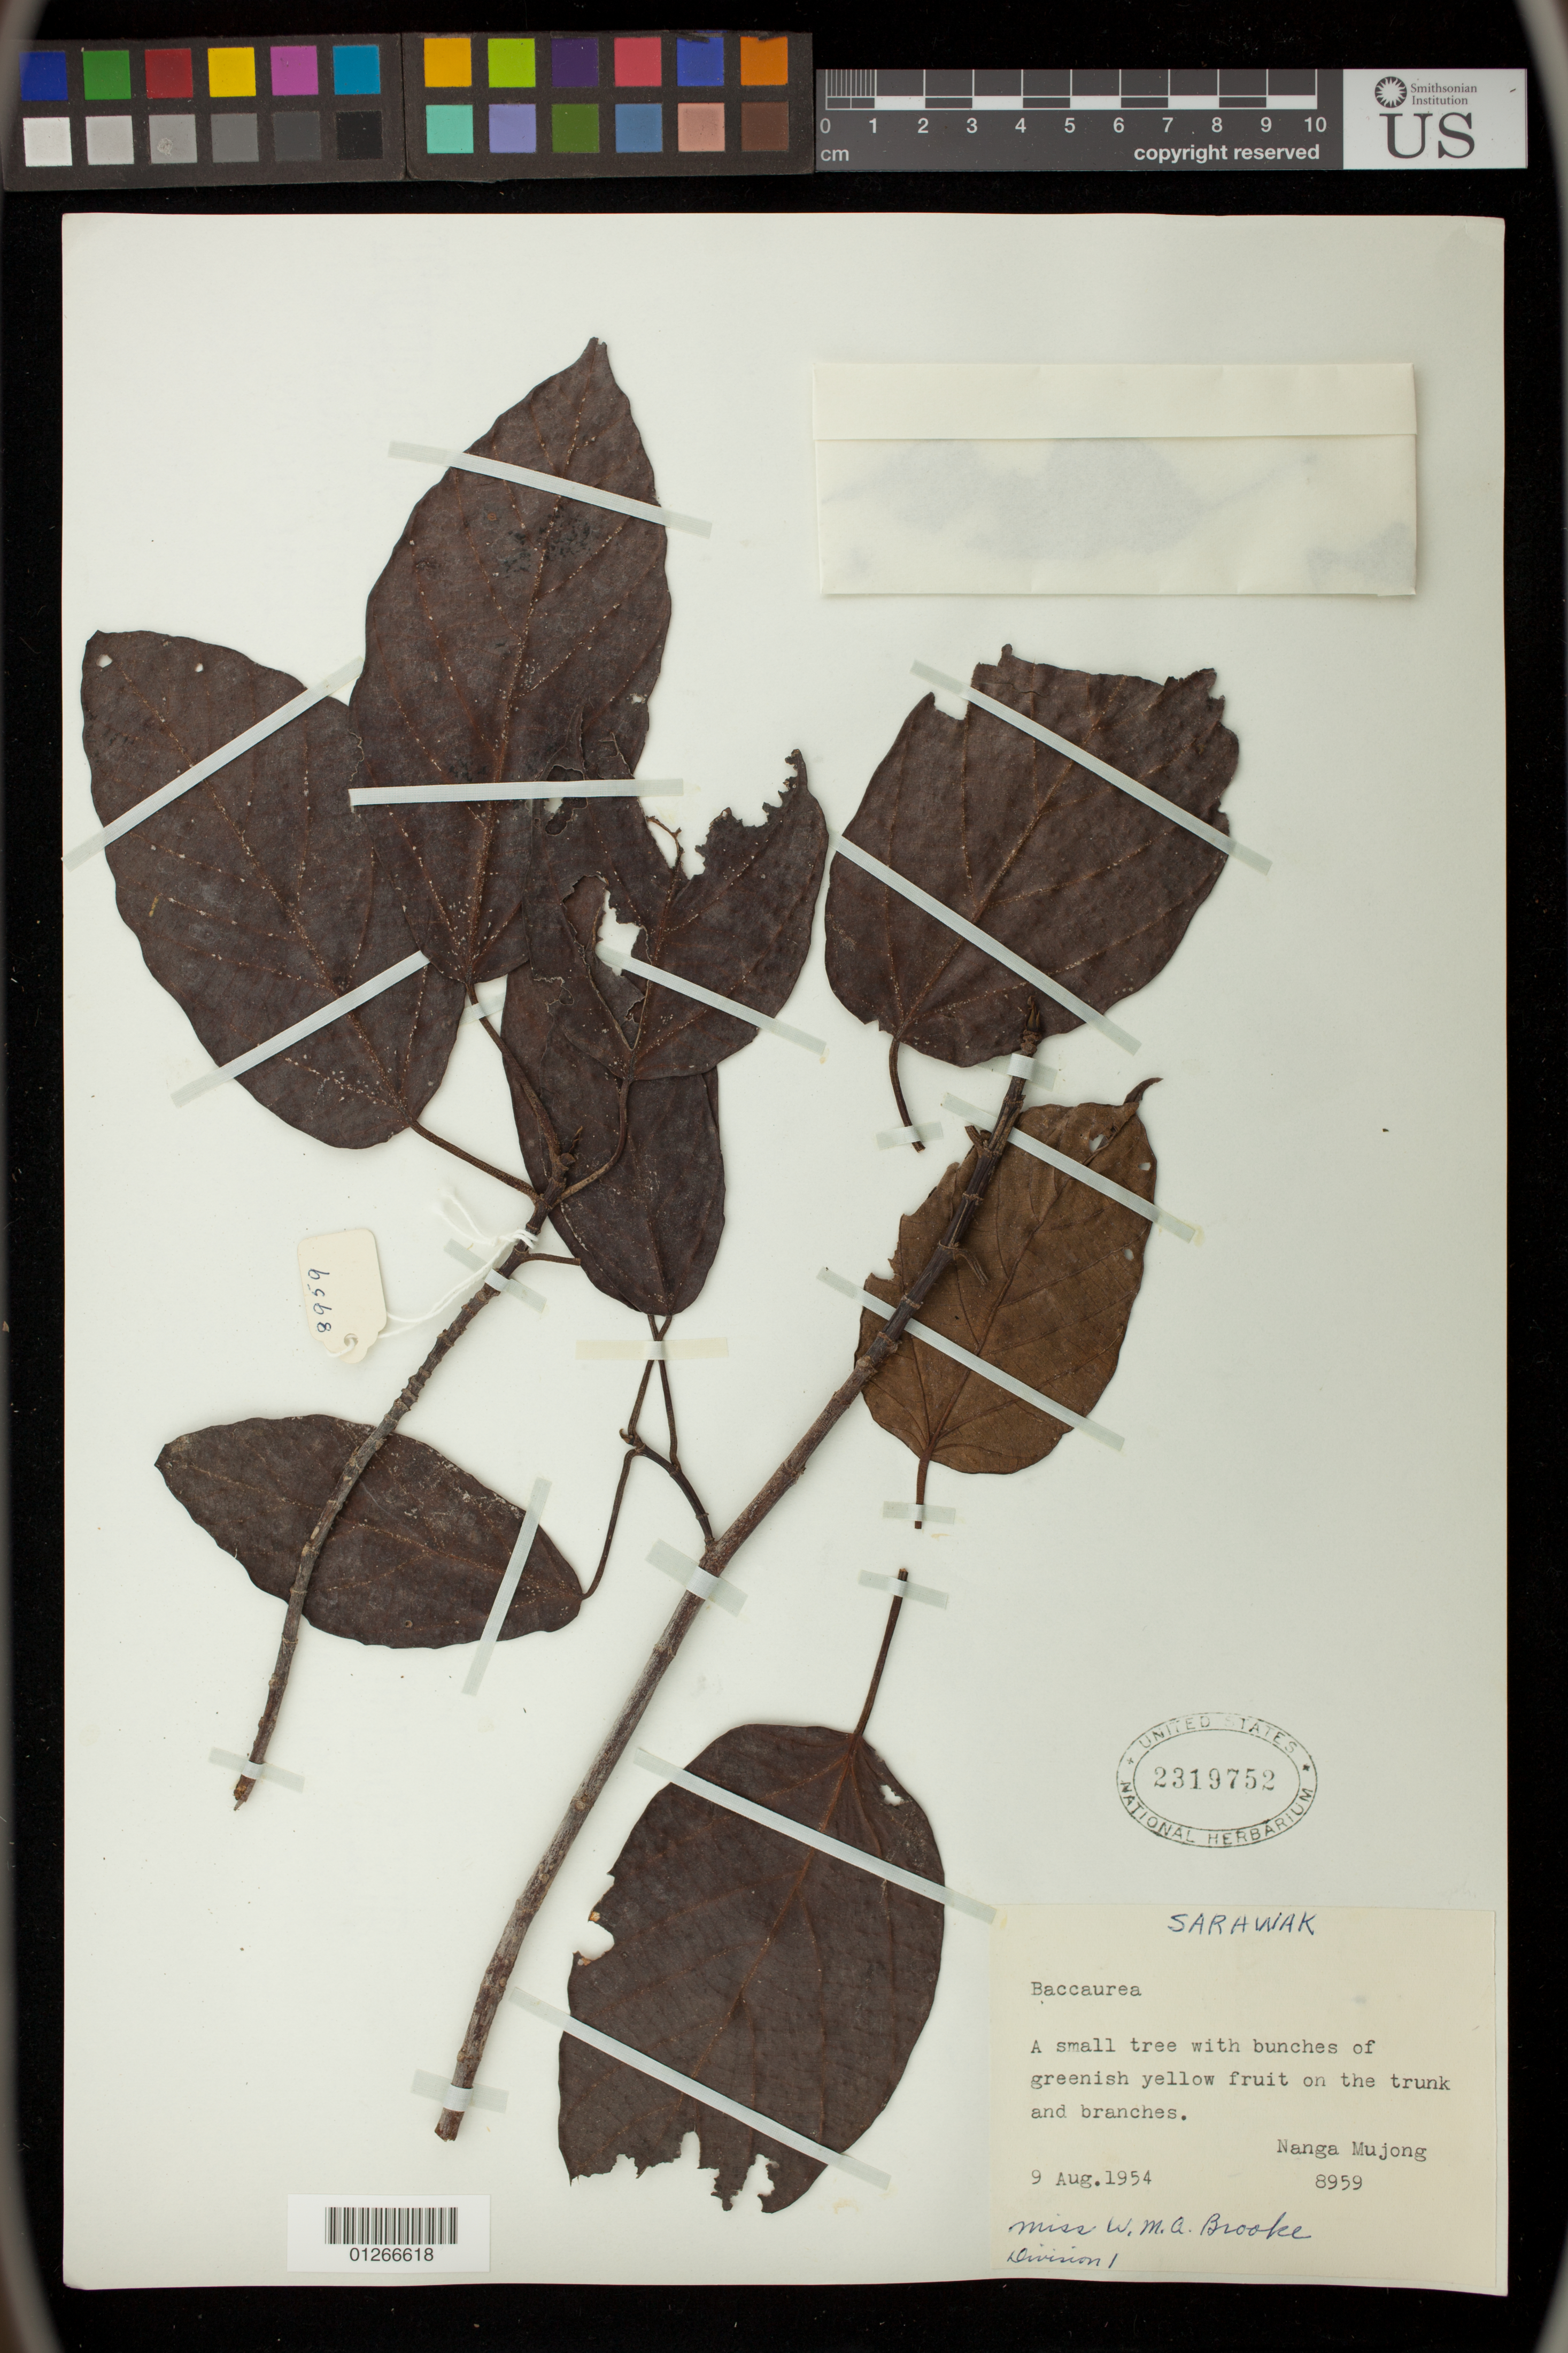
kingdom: Plantae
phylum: Tracheophyta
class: Magnoliopsida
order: Malpighiales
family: Phyllanthaceae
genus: Baccaurea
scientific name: Baccaurea sp.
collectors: W. Brooke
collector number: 8959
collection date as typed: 09 Aug 1954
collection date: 1954-08-09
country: Malaysia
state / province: Sarawak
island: Borneo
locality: Nanga mujong